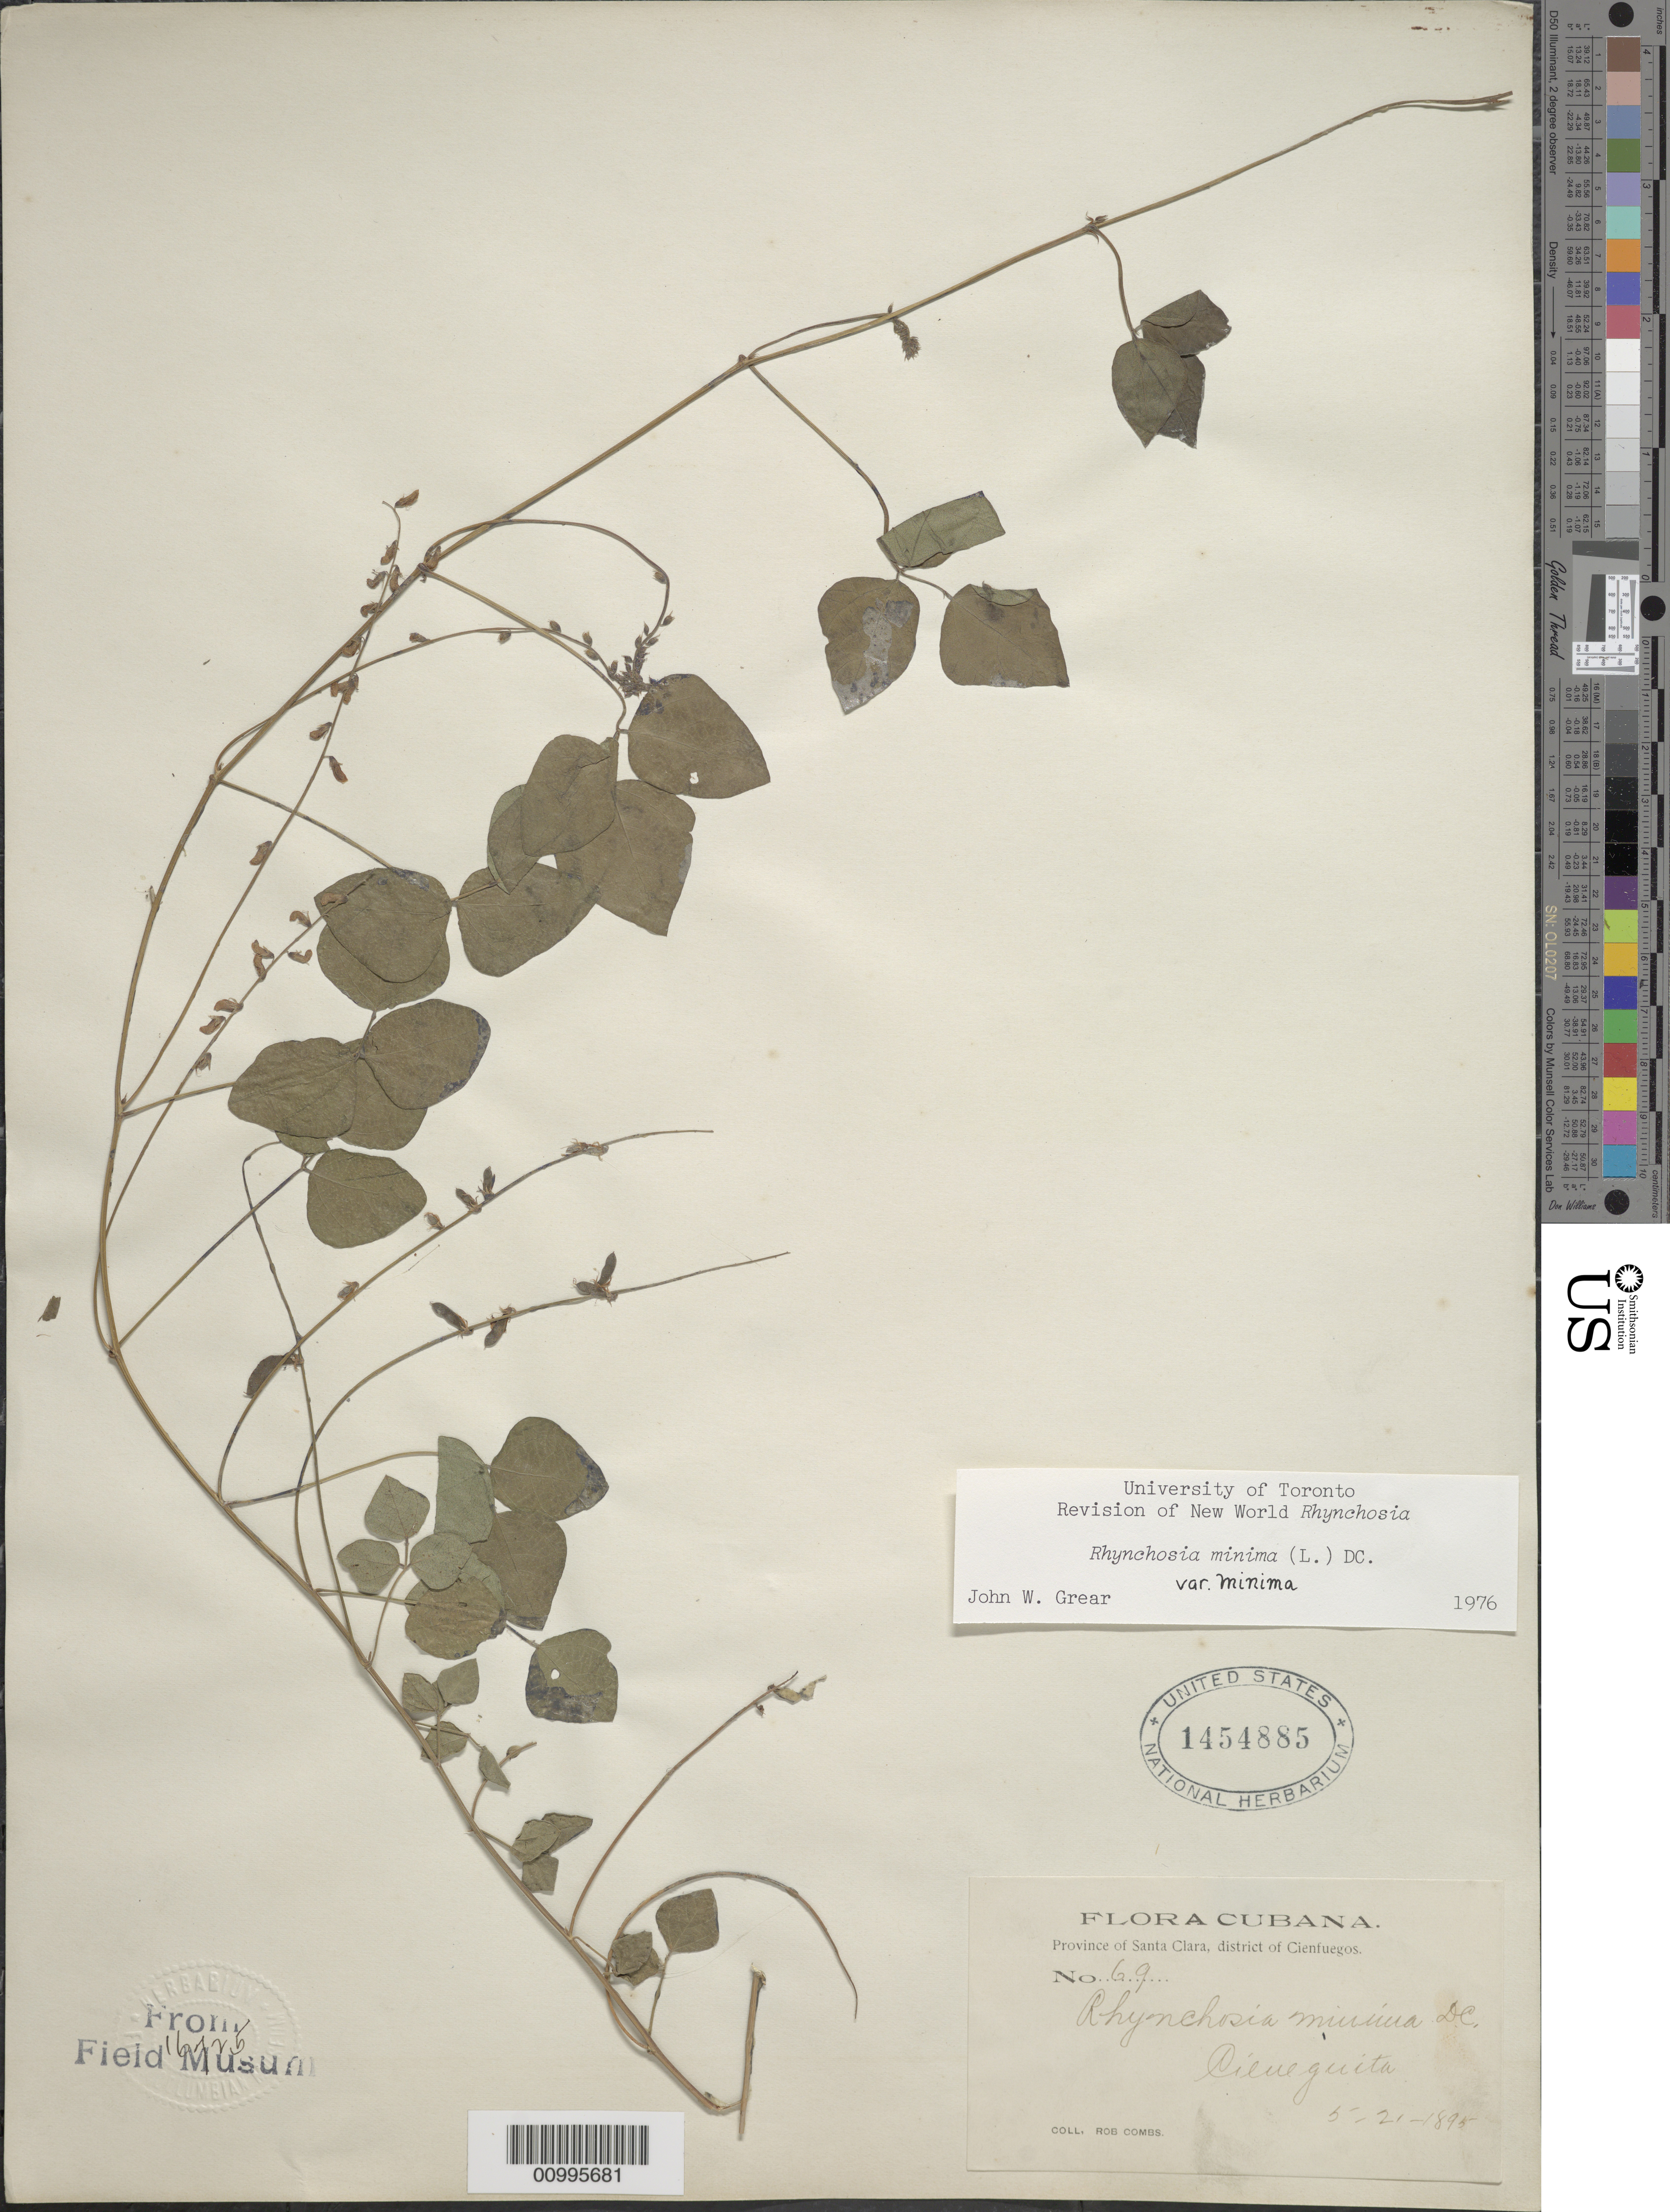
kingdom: Plantae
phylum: Tracheophyta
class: Magnoliopsida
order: Fabales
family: Fabaceae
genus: Rhynchosia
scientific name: Rhynchosia minima var. minima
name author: (L.) DC.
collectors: R. Combs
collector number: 69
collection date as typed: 21 May 1895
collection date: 1895-05-21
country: Cuba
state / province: Cienfuegos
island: Cuba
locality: Province of Santa Clara Cieneguita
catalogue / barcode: US 1454885